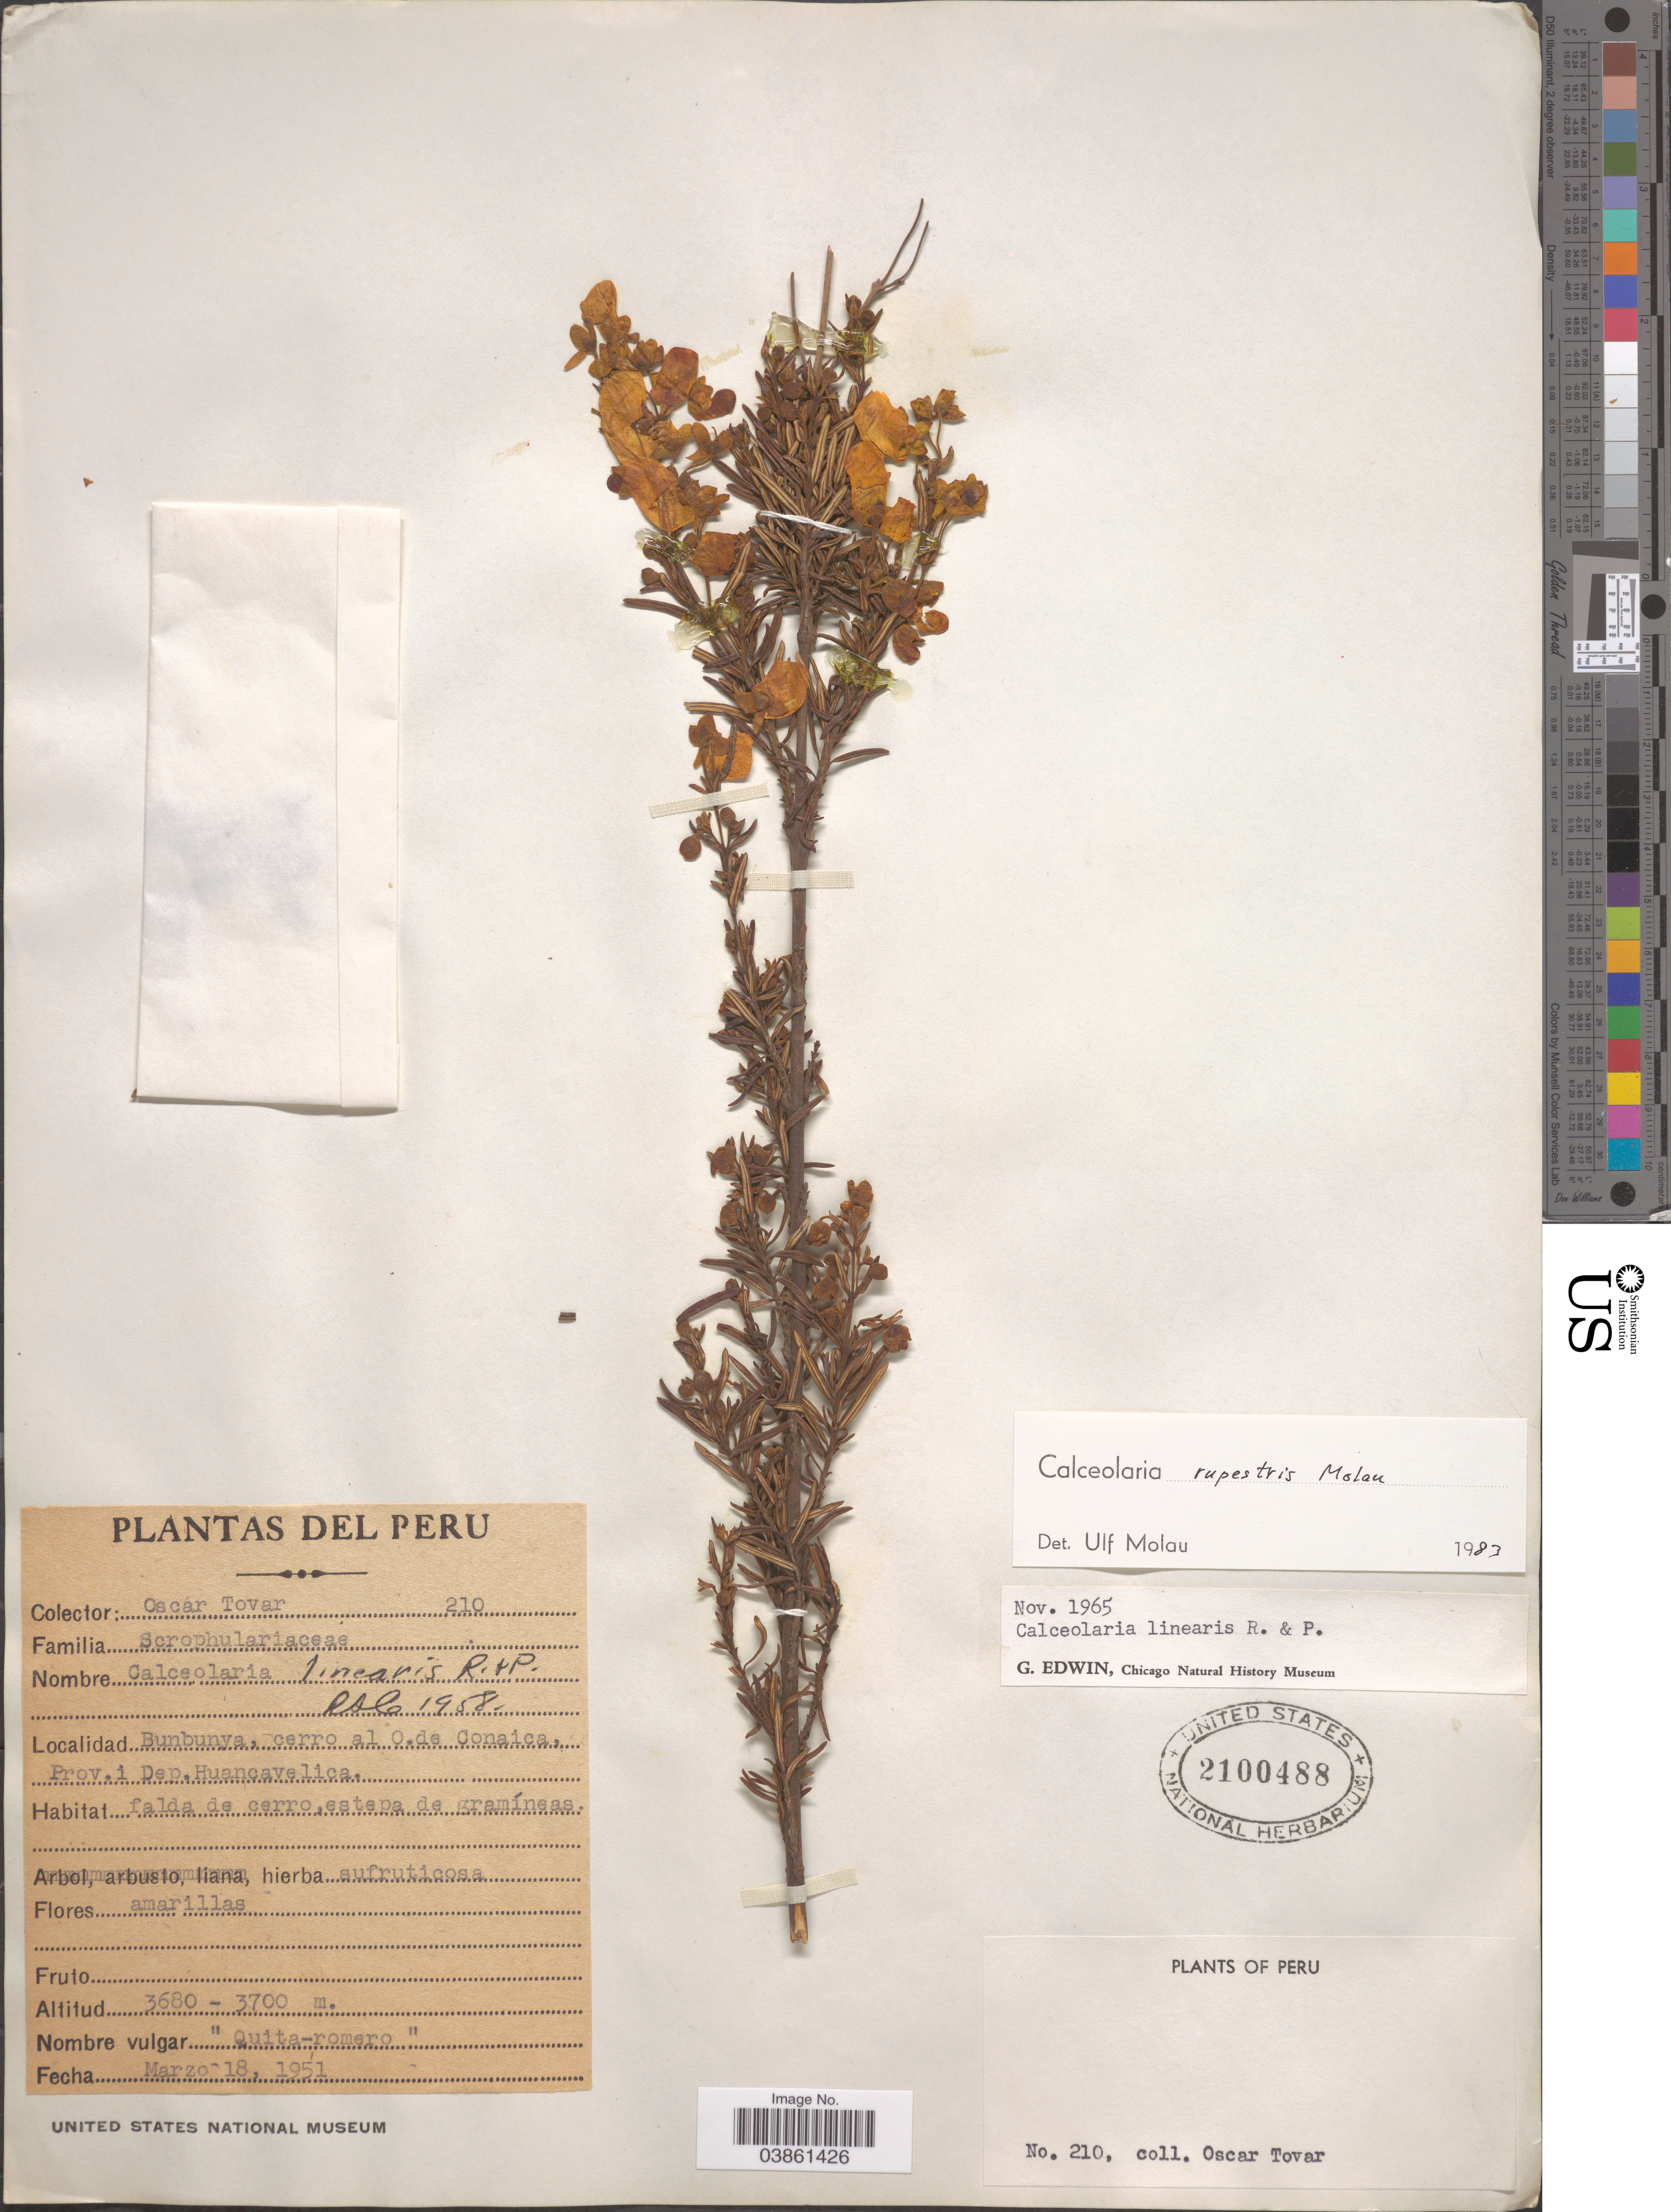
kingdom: Plantae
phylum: Tracheophyta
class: Magnoliopsida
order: Lamiales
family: Calceolariaceae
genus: Calceolaria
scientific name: Calceolaria rupestris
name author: Molau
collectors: Ó. Tovar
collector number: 210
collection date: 1951-03-18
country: Peru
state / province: Huancavelica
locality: Bunbunya, cerro al O. de Conaica, Prov. i Dep. Huancavelica.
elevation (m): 3680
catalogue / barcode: US 2100488